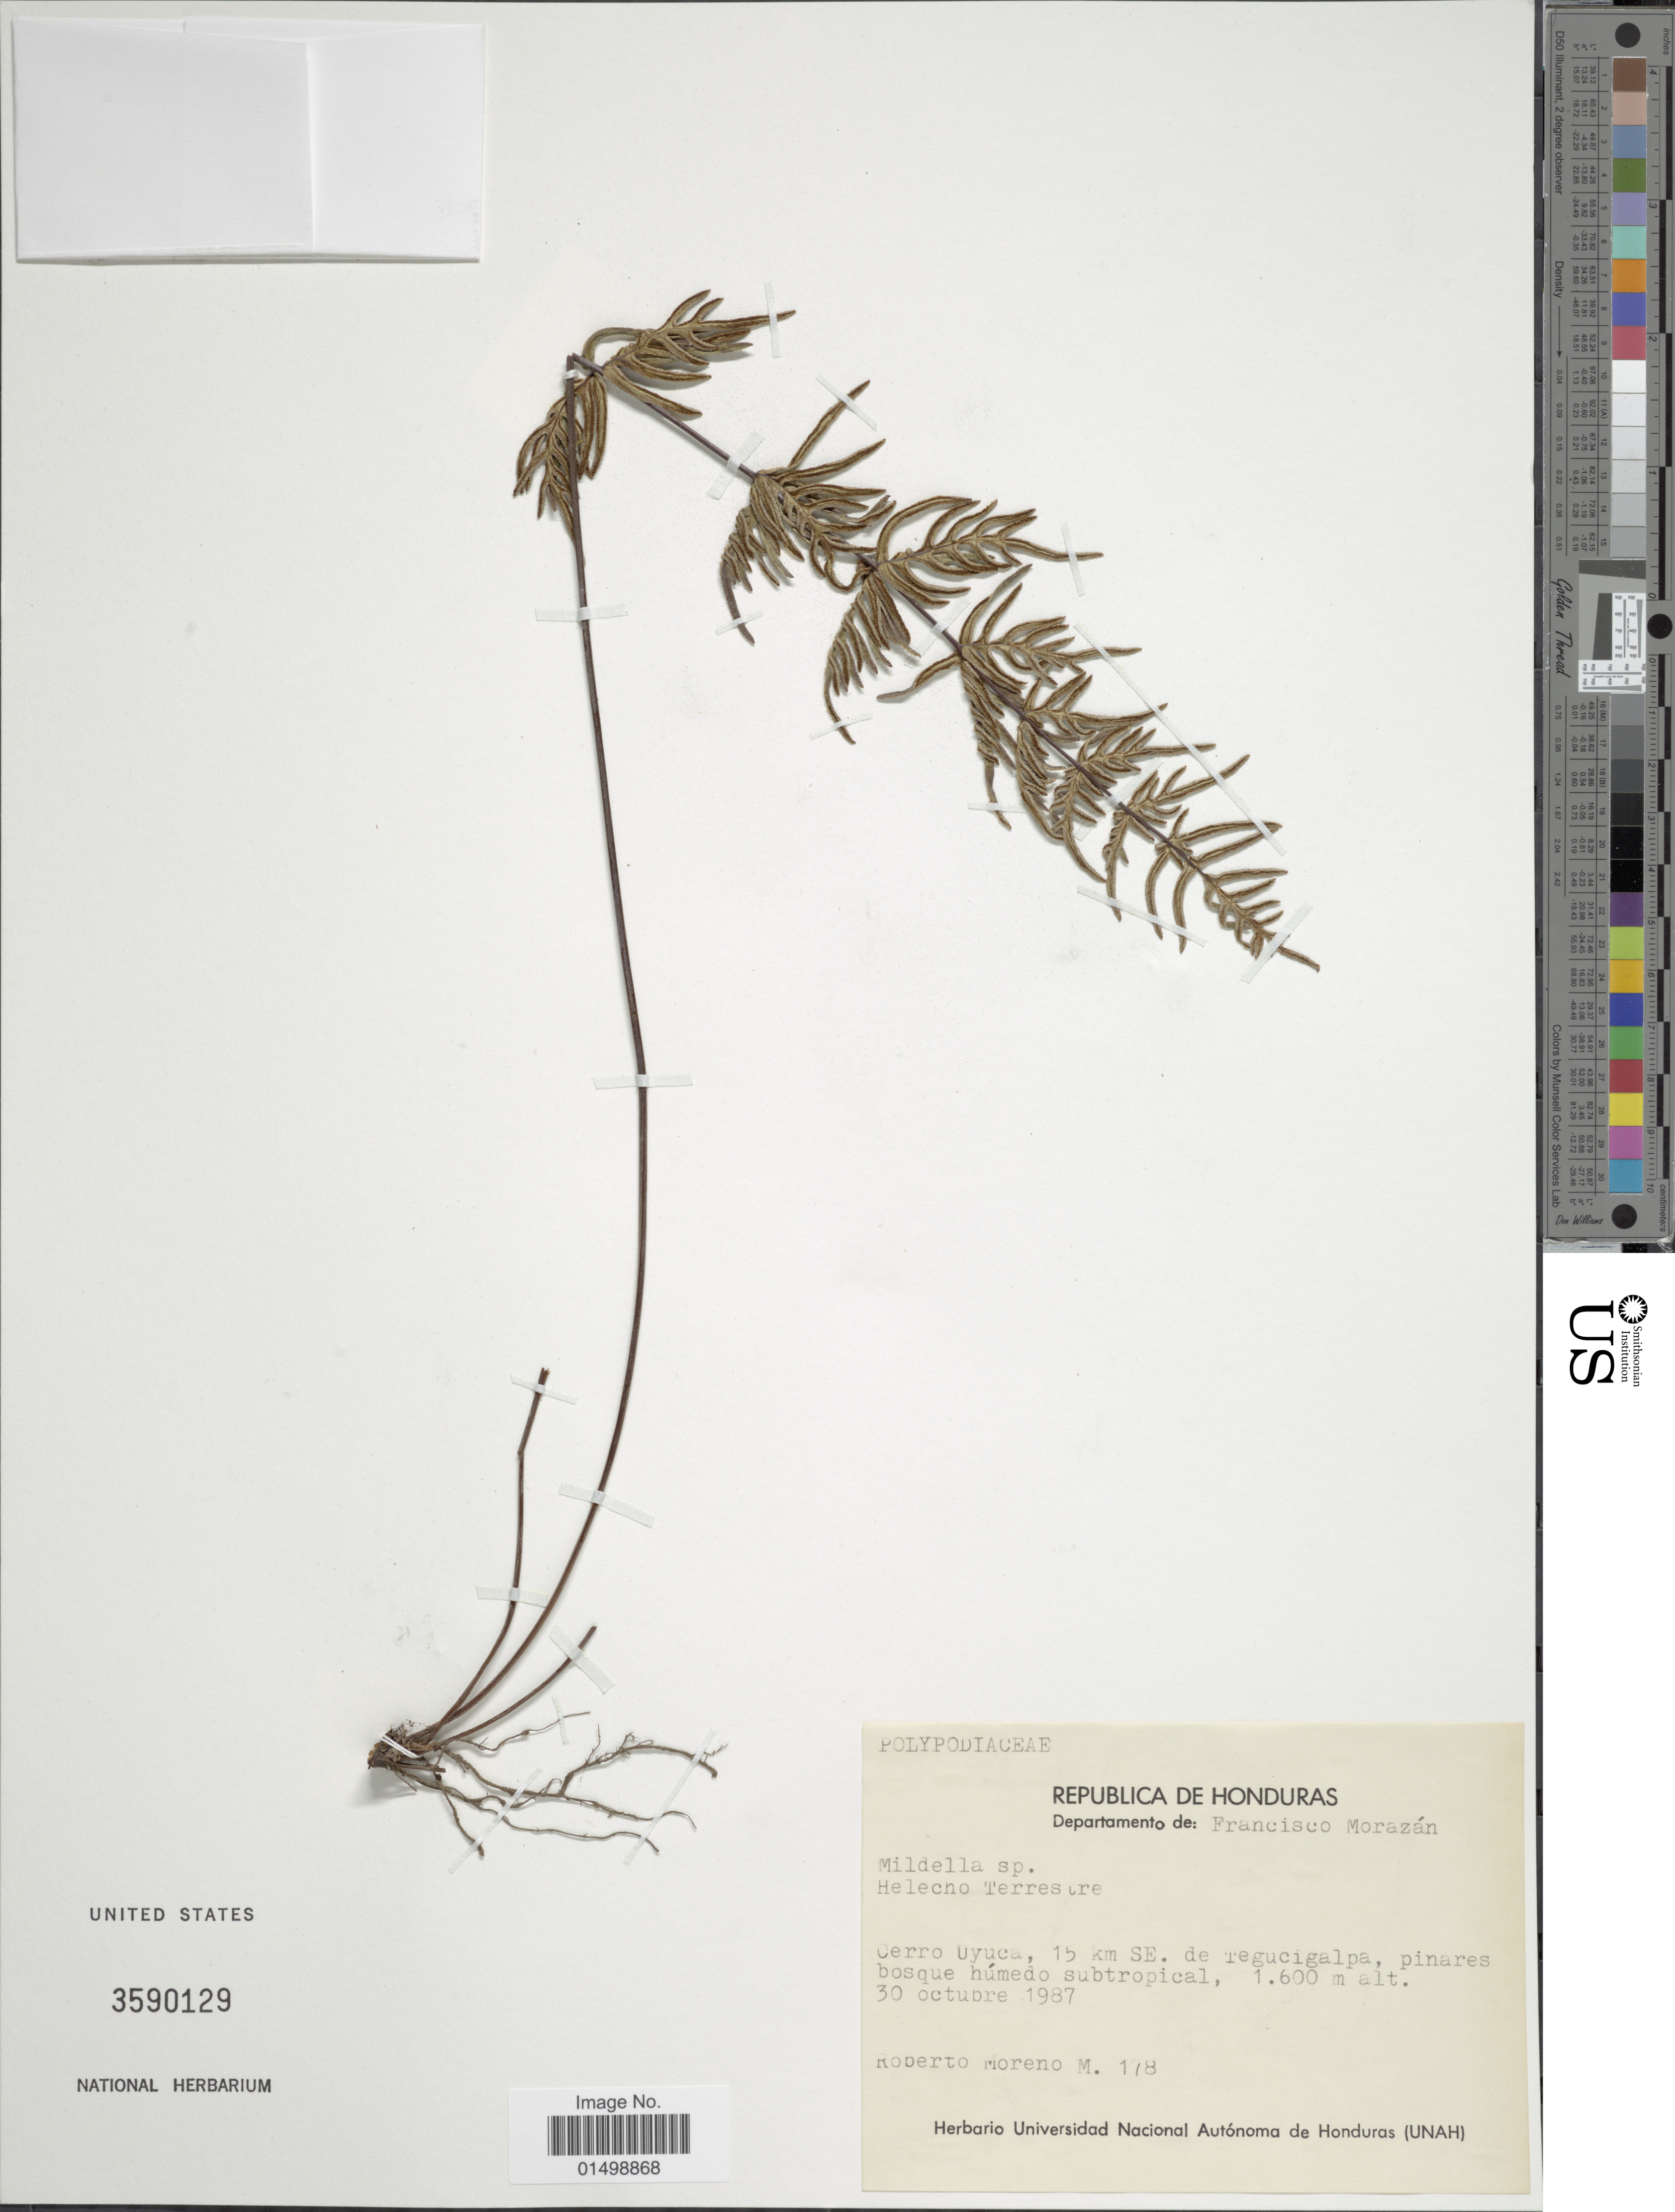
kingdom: Plantae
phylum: Tracheophyta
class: Polypodiopsida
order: Polypodiales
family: Pteridaceae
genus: Cheilanthes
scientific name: Cheilanthes intramarginalis var. serratifolia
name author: (Kaulf.) Hook.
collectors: R. Moreno M.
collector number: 178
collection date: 1987-10-10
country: Honduras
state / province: Fco. Morazán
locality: Cerro Uyuca, 15 km SE. de Tegucigalpa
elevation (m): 1600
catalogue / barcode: US 3590129